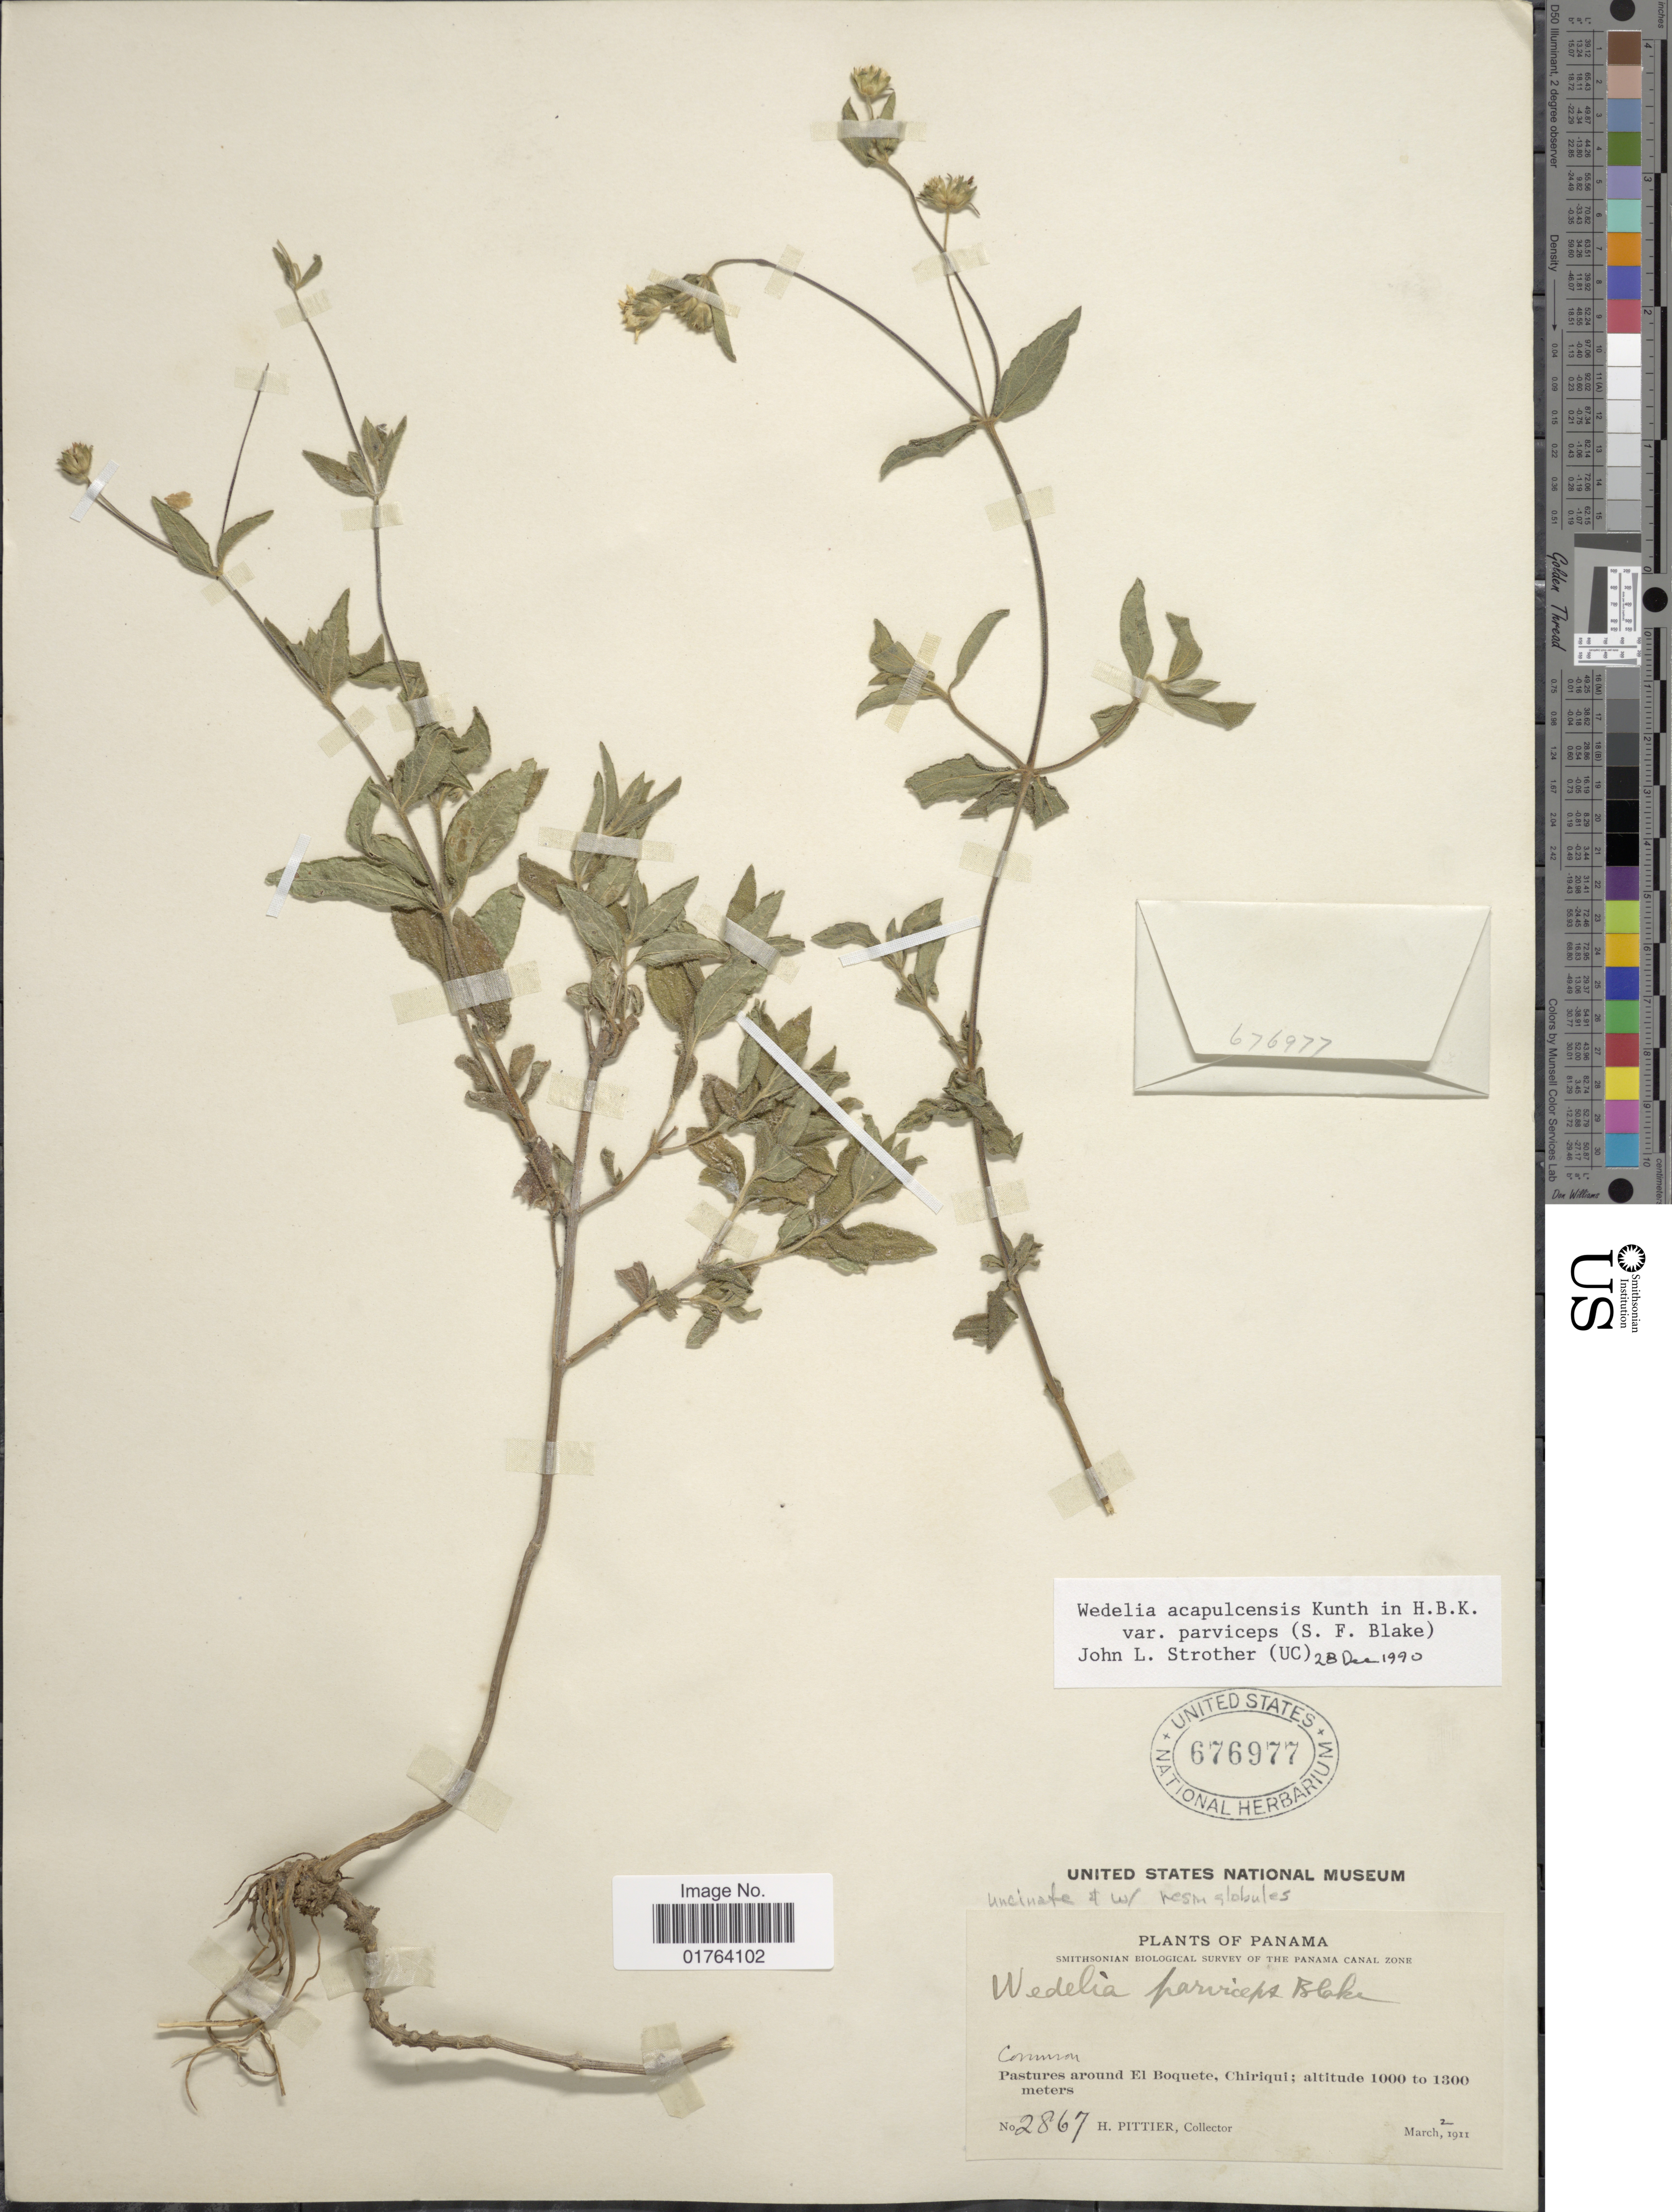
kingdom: Plantae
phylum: Tracheophyta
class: Magnoliopsida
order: Asterales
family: Asteraceae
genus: Wedelia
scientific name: Wedelia acapulcensis var. parviceps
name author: (S.F. Blake) Strother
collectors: H. F. Pittier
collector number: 2867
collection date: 1911-03-02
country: Panama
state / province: Chiriqui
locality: The Panama Canal Zone, Pastures around El Boquete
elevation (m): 305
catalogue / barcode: US 676977